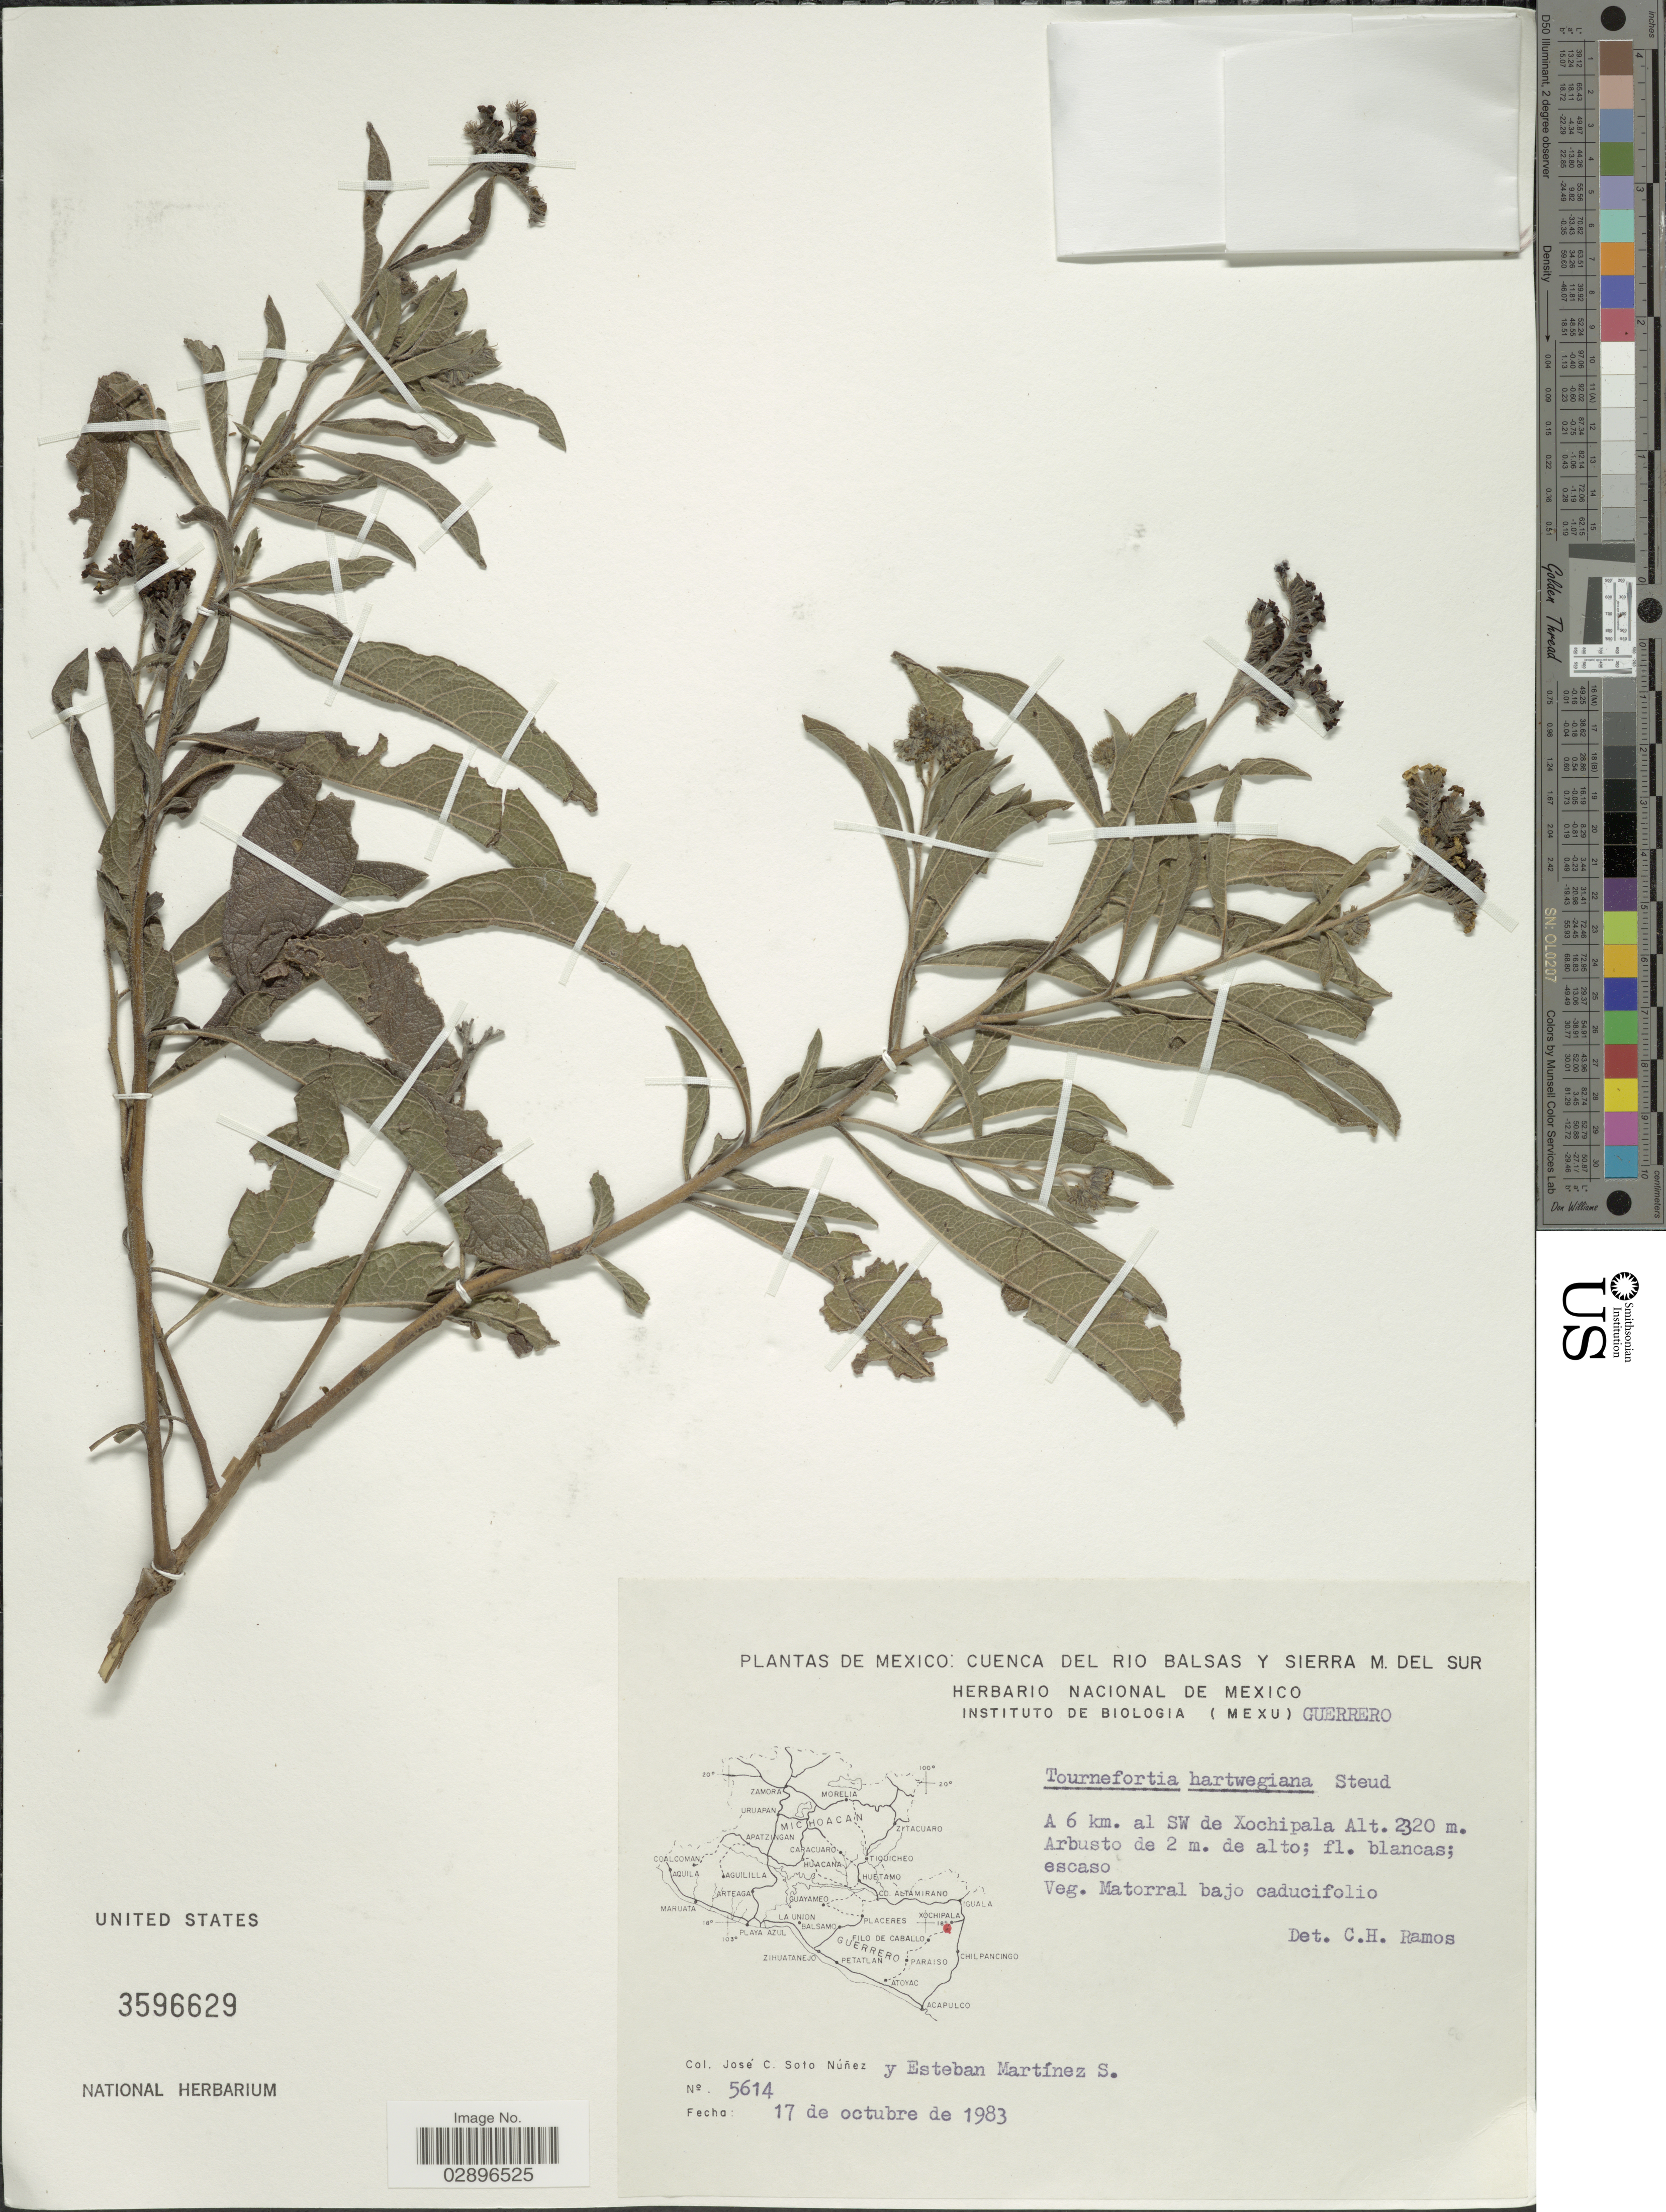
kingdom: Plantae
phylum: Tracheophyta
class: Magnoliopsida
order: Boraginales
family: Heliotropiaceae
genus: Tournefortia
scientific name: Tournefortia hartwegiana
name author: Steud.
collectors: J. Soto & E. M. Martínez S.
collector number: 5614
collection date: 1983-10-17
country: Mexico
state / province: Guerrero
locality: Cuenca del Rio Balsas y Sierra M. del Sur. A 6 km. al SW de Xochipala.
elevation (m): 2320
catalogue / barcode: US 3596629